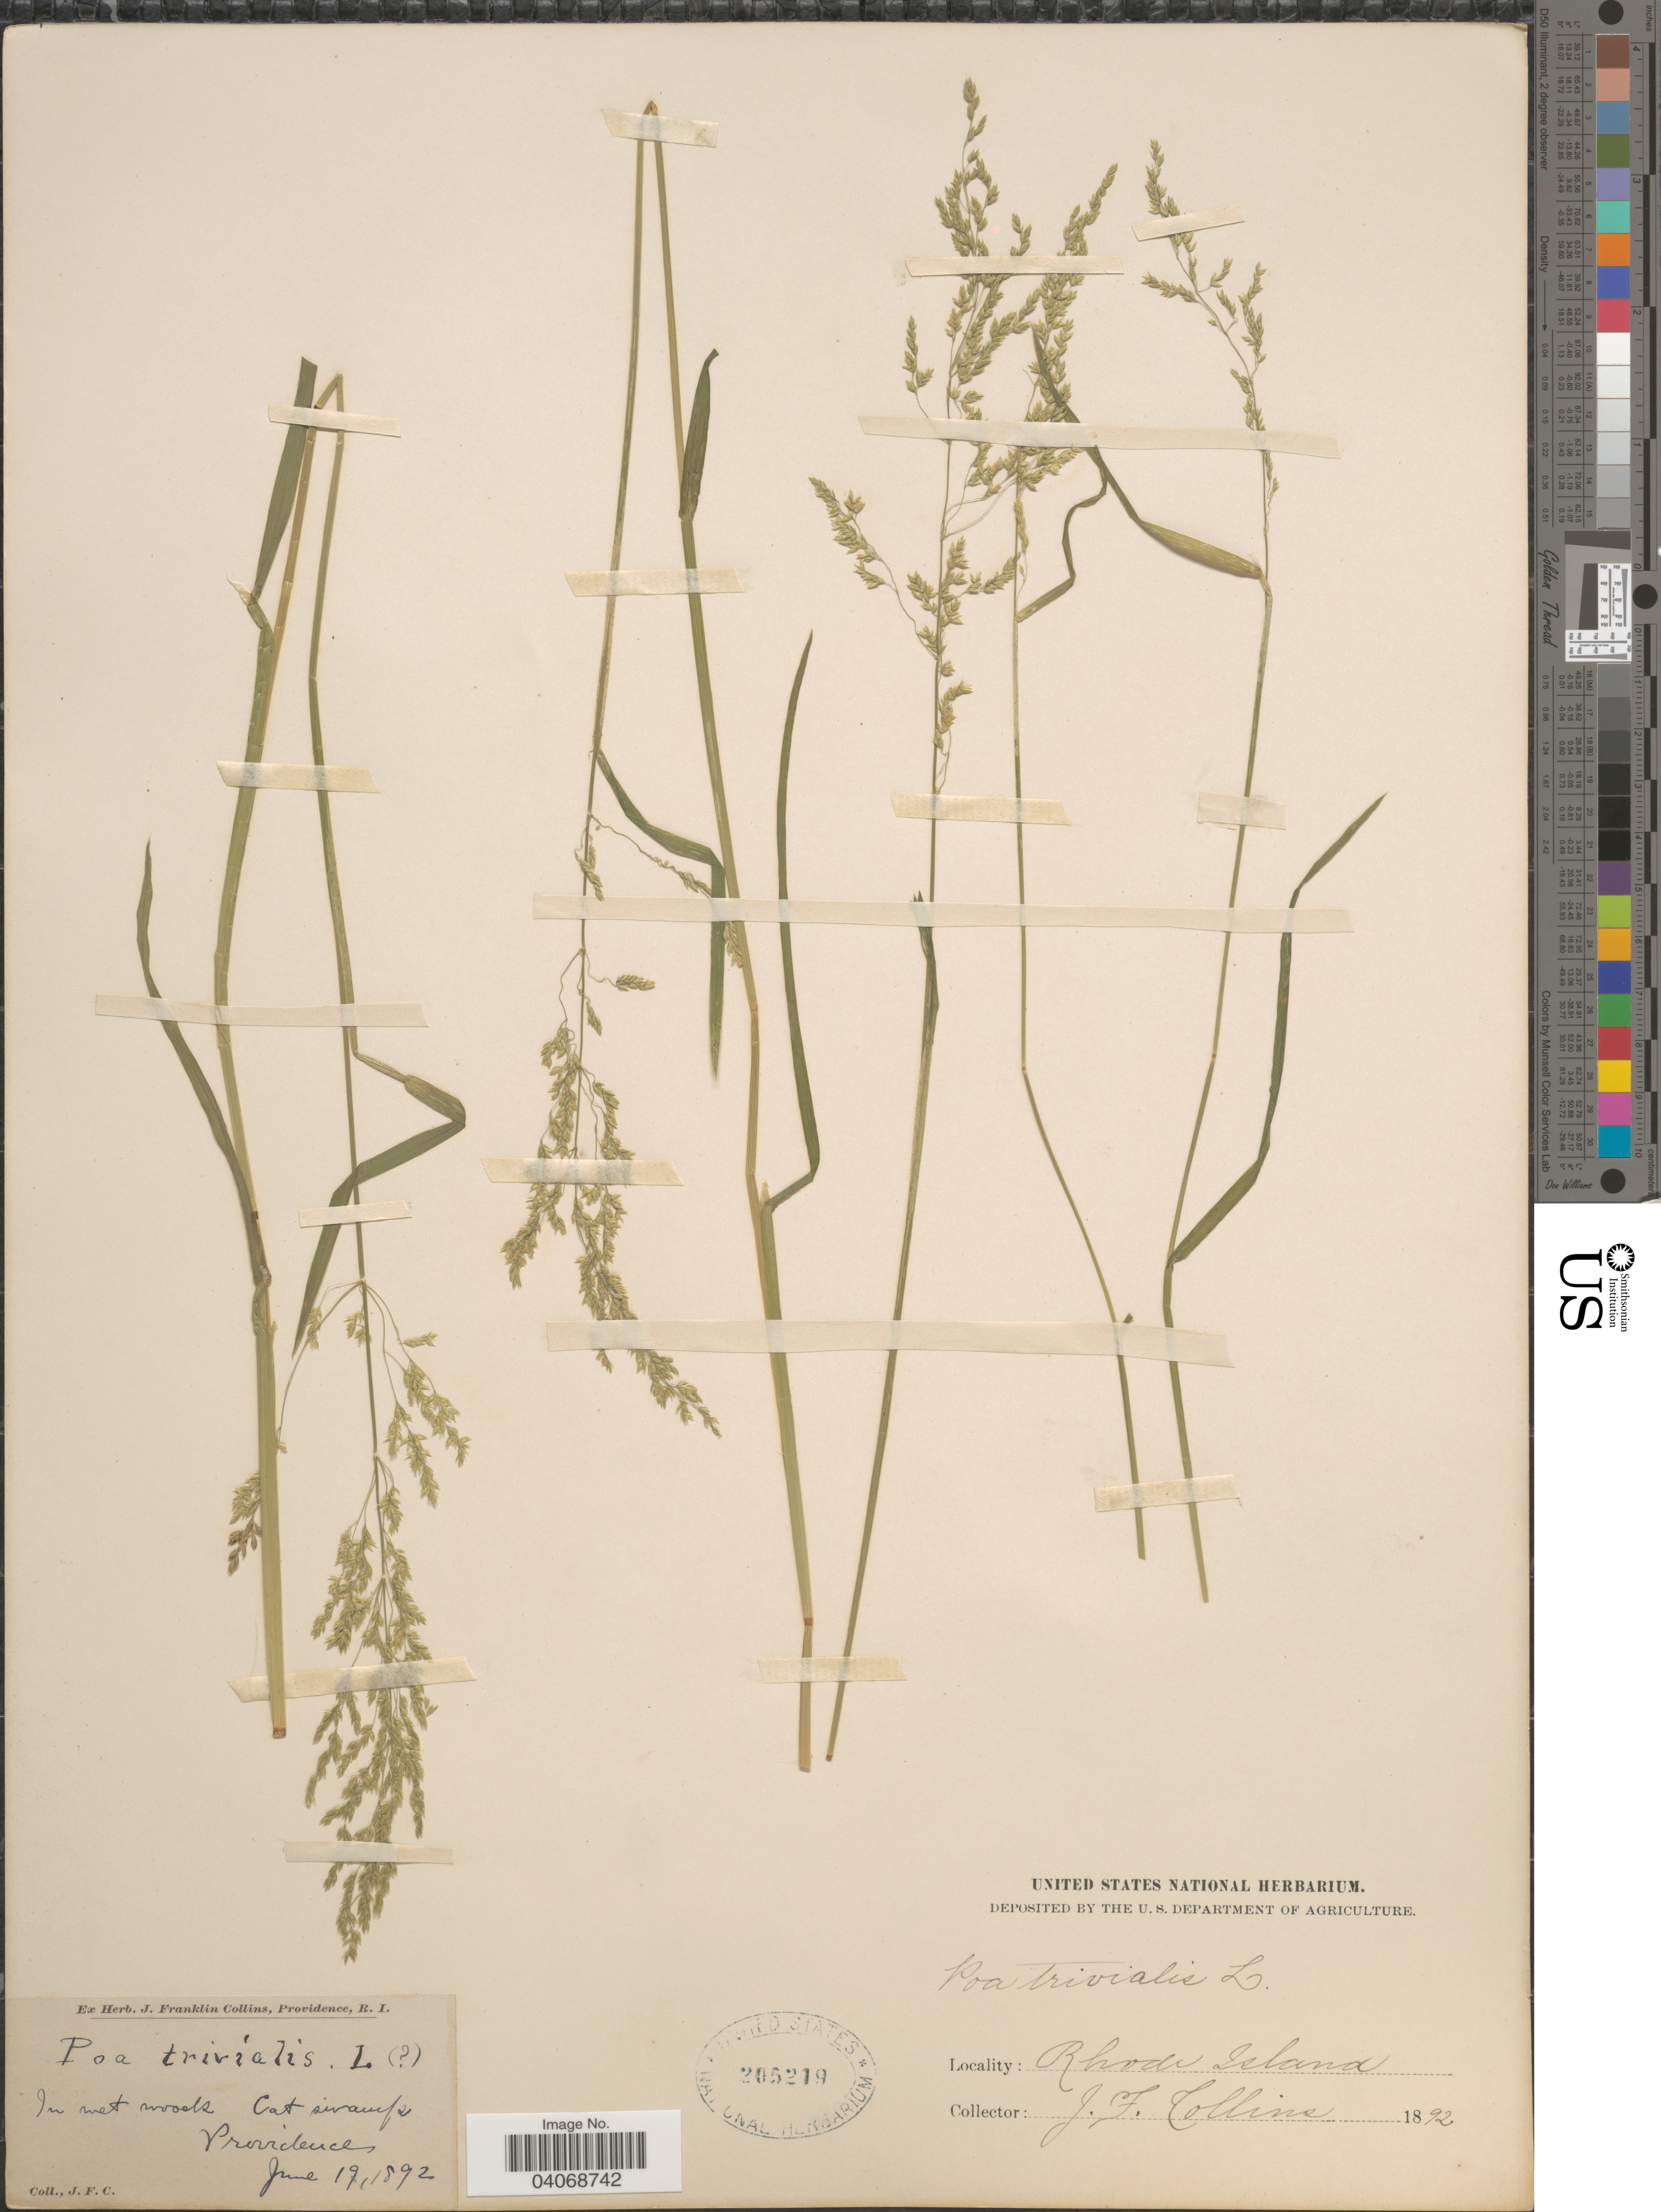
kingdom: Plantae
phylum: Tracheophyta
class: Liliopsida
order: Poales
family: Poaceae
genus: Poa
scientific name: Poa trivialis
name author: L.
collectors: J. Collins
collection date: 1892-06-19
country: United States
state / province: Rhode Island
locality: In wet woods Cat swamps. Providence.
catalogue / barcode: US 205219